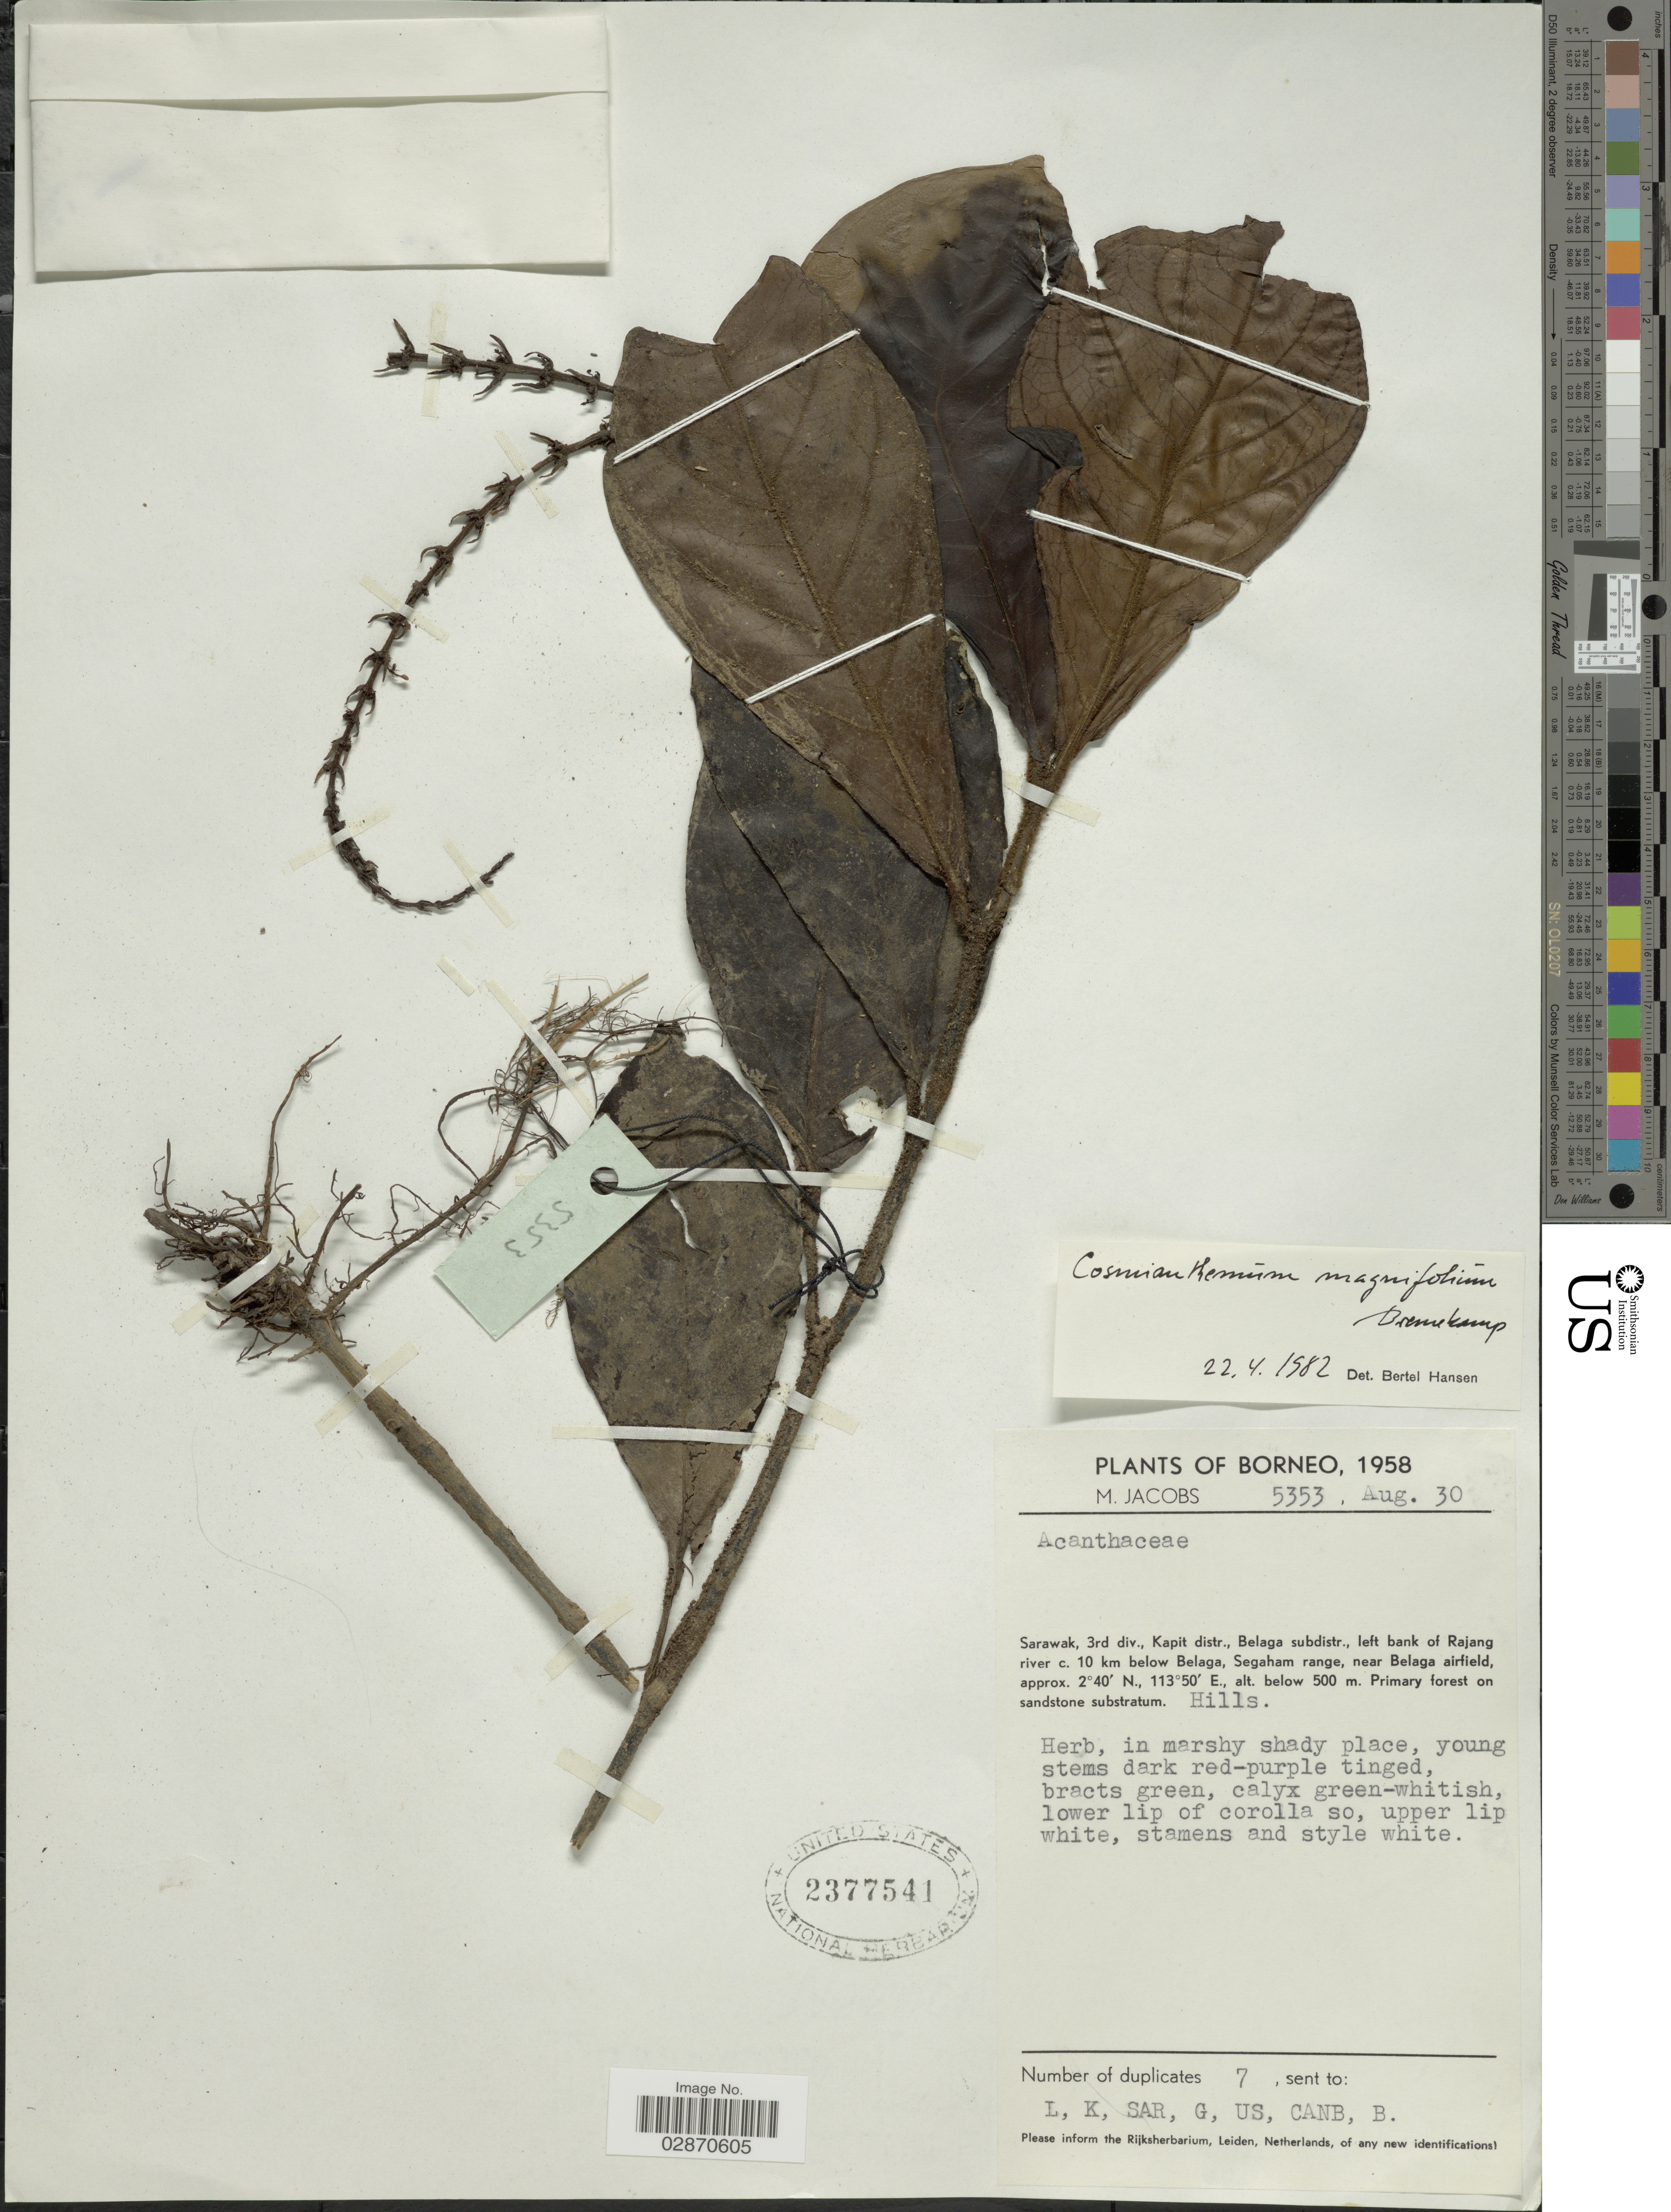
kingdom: Plantae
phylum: Tracheophyta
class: Magnoliopsida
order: Lamiales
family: Acanthaceae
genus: Cosmianthemum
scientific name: Cosmianthemum magnifolium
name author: Bremek.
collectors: M. Jacobs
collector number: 5353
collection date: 1958-08-30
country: Malaysia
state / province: Sarawak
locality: Borneo, 3rd div., Kapit distr., Belaga subdistr., left bank of Rajang river c. 10 km below Belaga, Segaham range, near Belaga airfield.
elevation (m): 500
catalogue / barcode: US 2377541